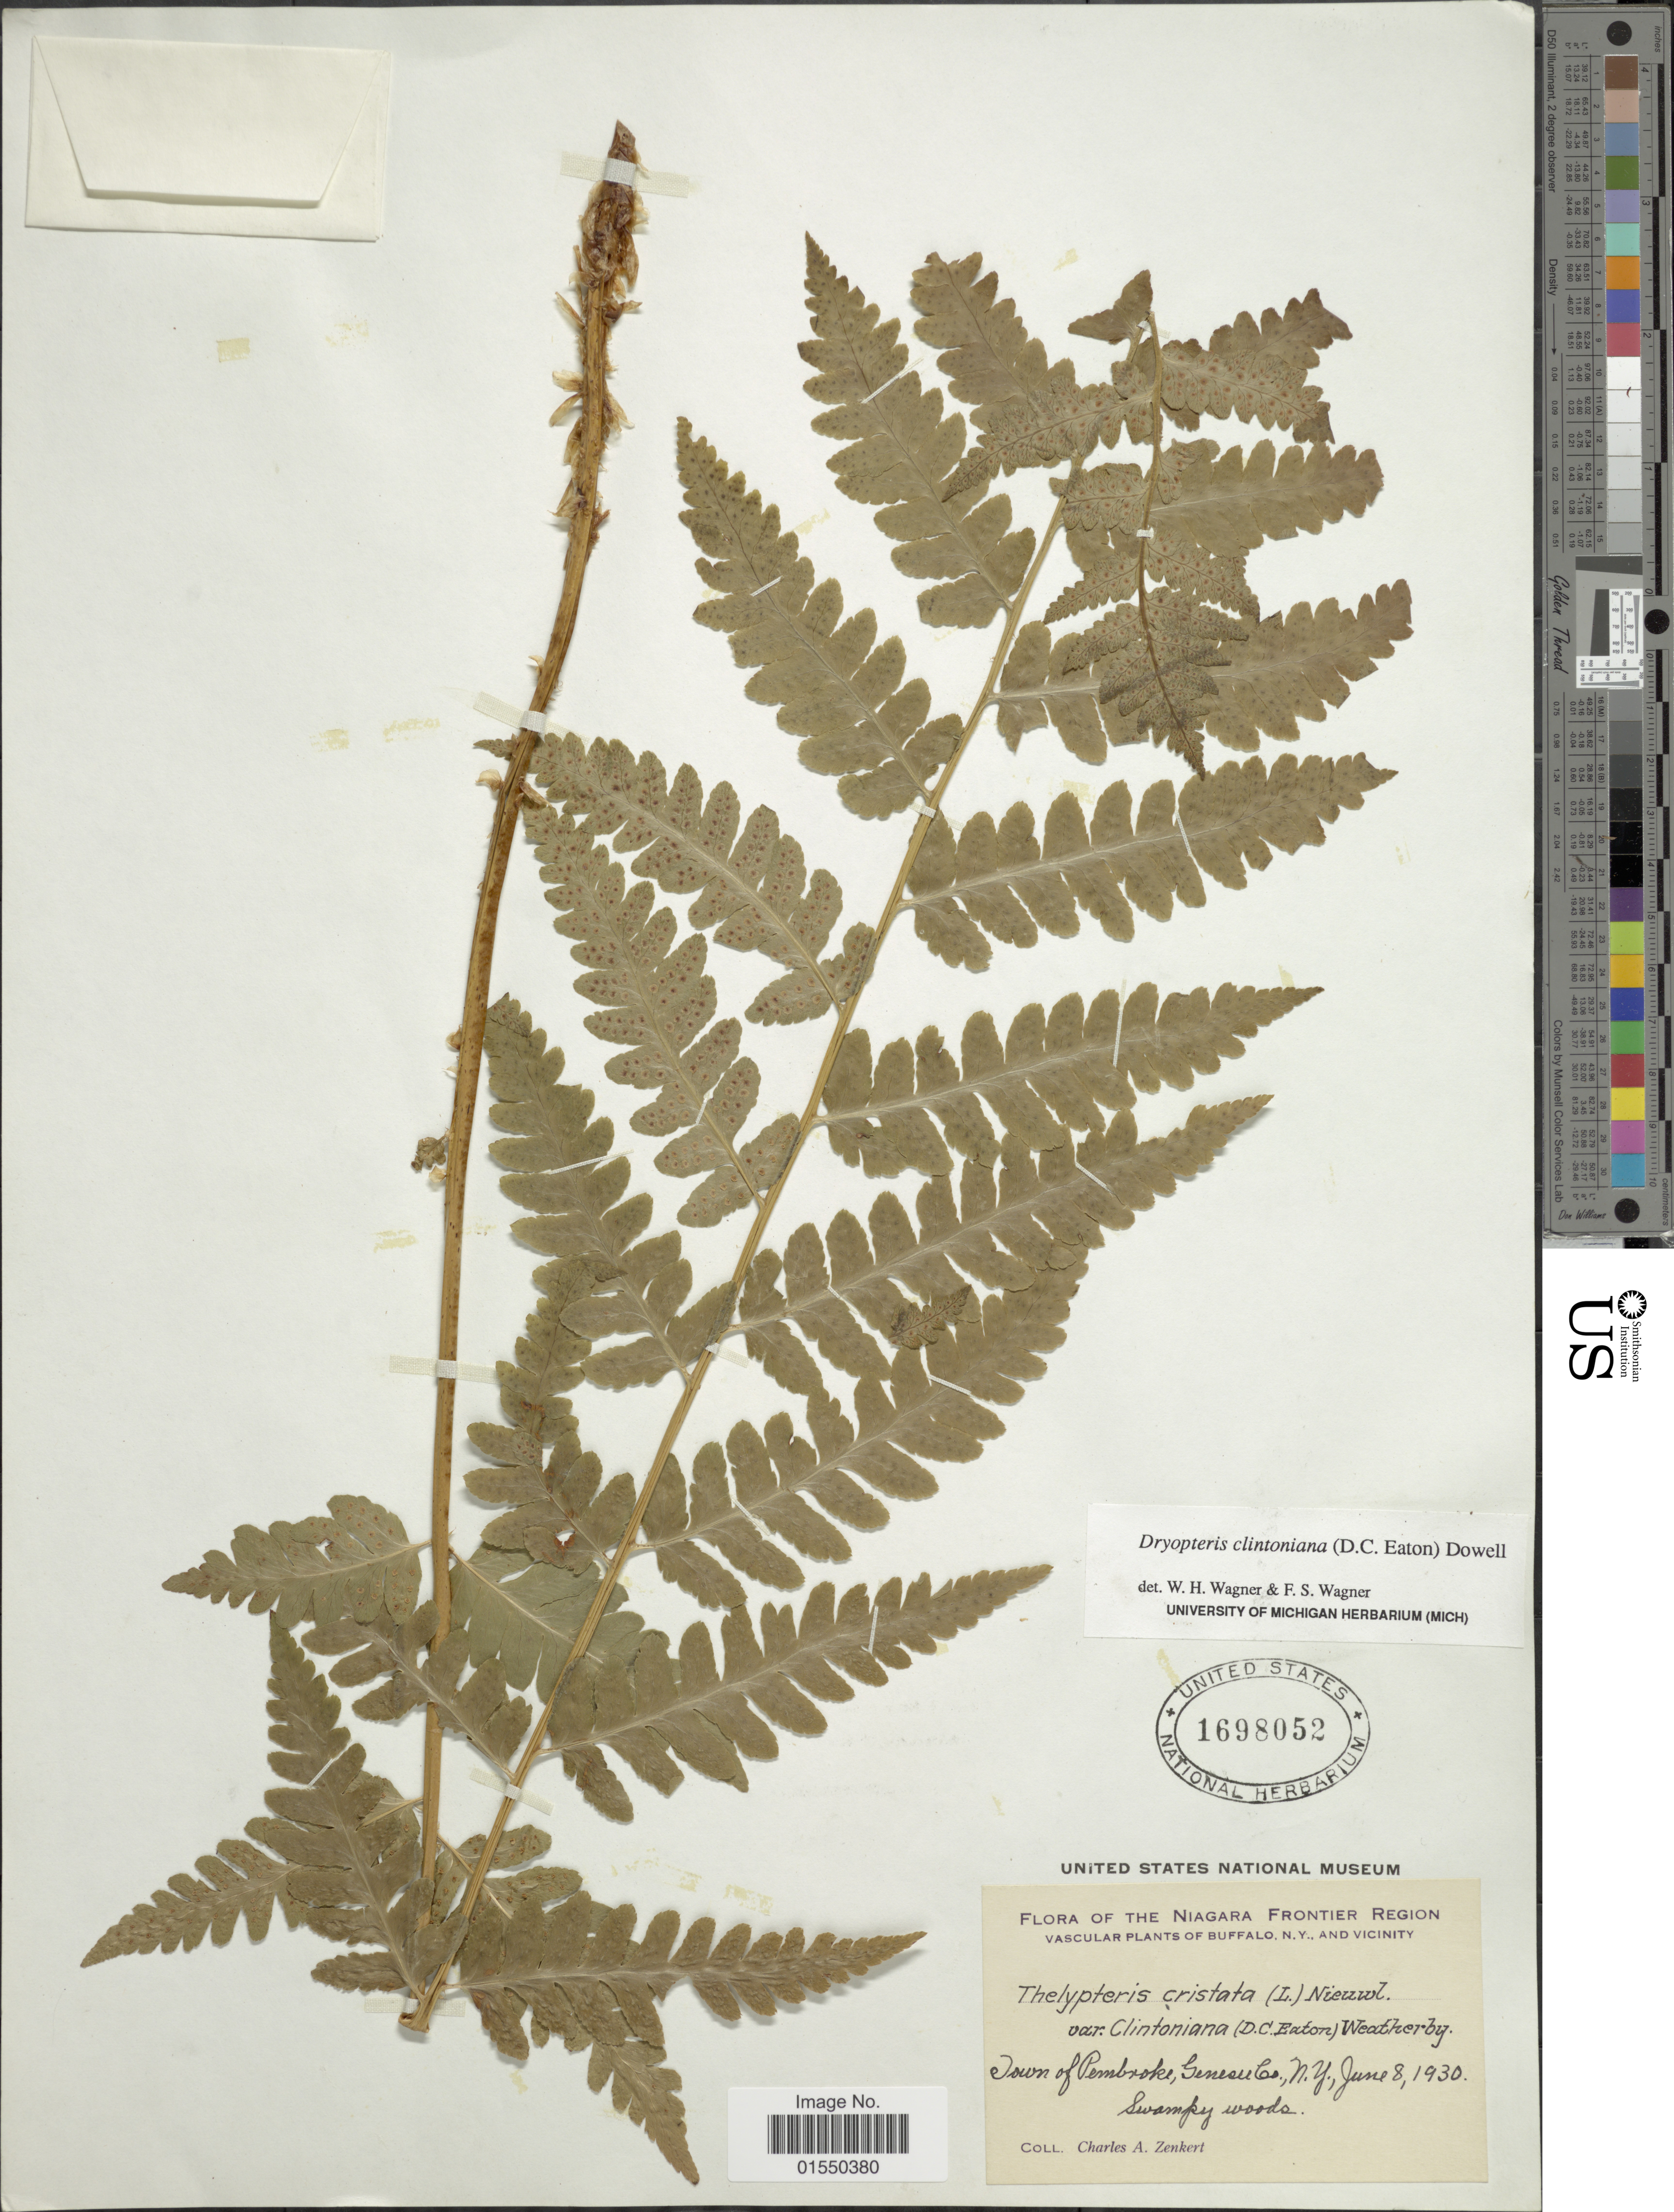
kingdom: Plantae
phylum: Tracheophyta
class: Polypodiopsida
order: Polypodiales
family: Dryopteridaceae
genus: Dryopteris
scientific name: Dryopteris clintoniana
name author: (D.C. Eaton) Dowell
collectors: C. Zenkert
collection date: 1930-06-08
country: United States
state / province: New York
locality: Niagara Frontier Region, Buffalo, N. Y. and vicinity, town of Pembroke, Genesee Co., N. Y.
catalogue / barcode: US 1698052